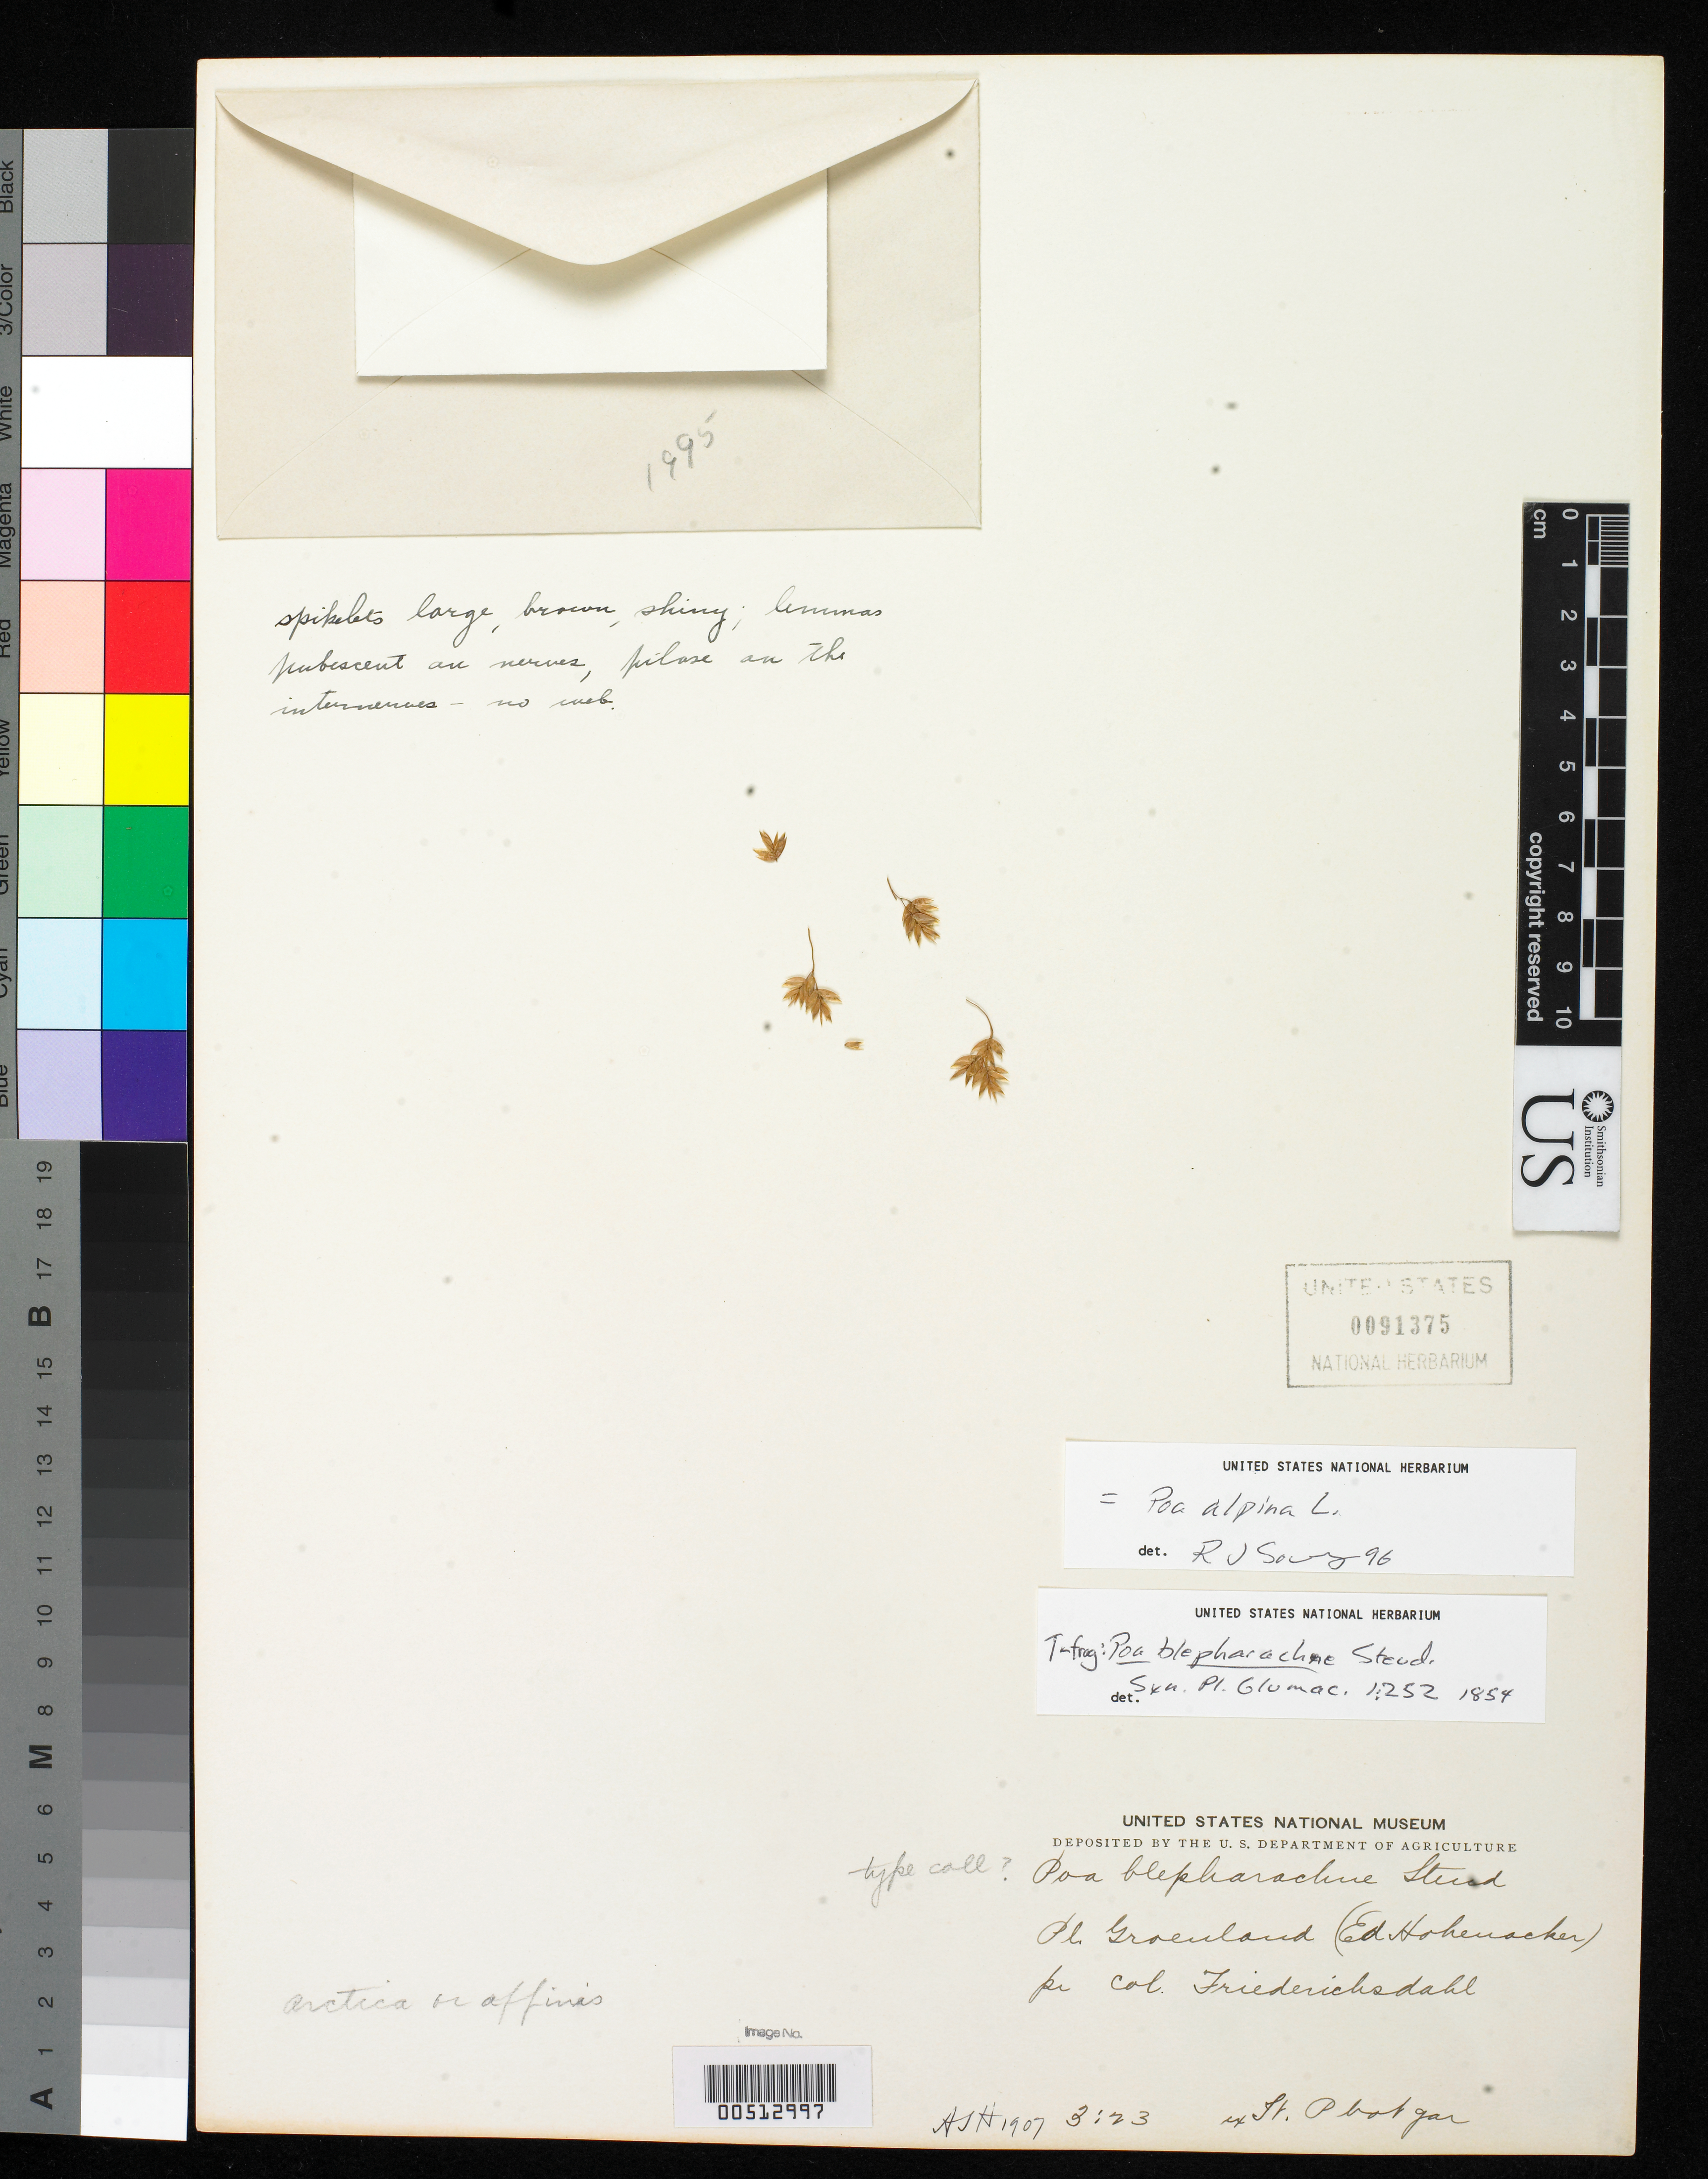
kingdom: Plantae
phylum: Tracheophyta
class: Liliopsida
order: Poales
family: Poaceae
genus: Poa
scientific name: Poa blepharachne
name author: Steud.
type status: Type Fragment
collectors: E. von Friedrichsthal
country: Greenland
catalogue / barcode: US 91375